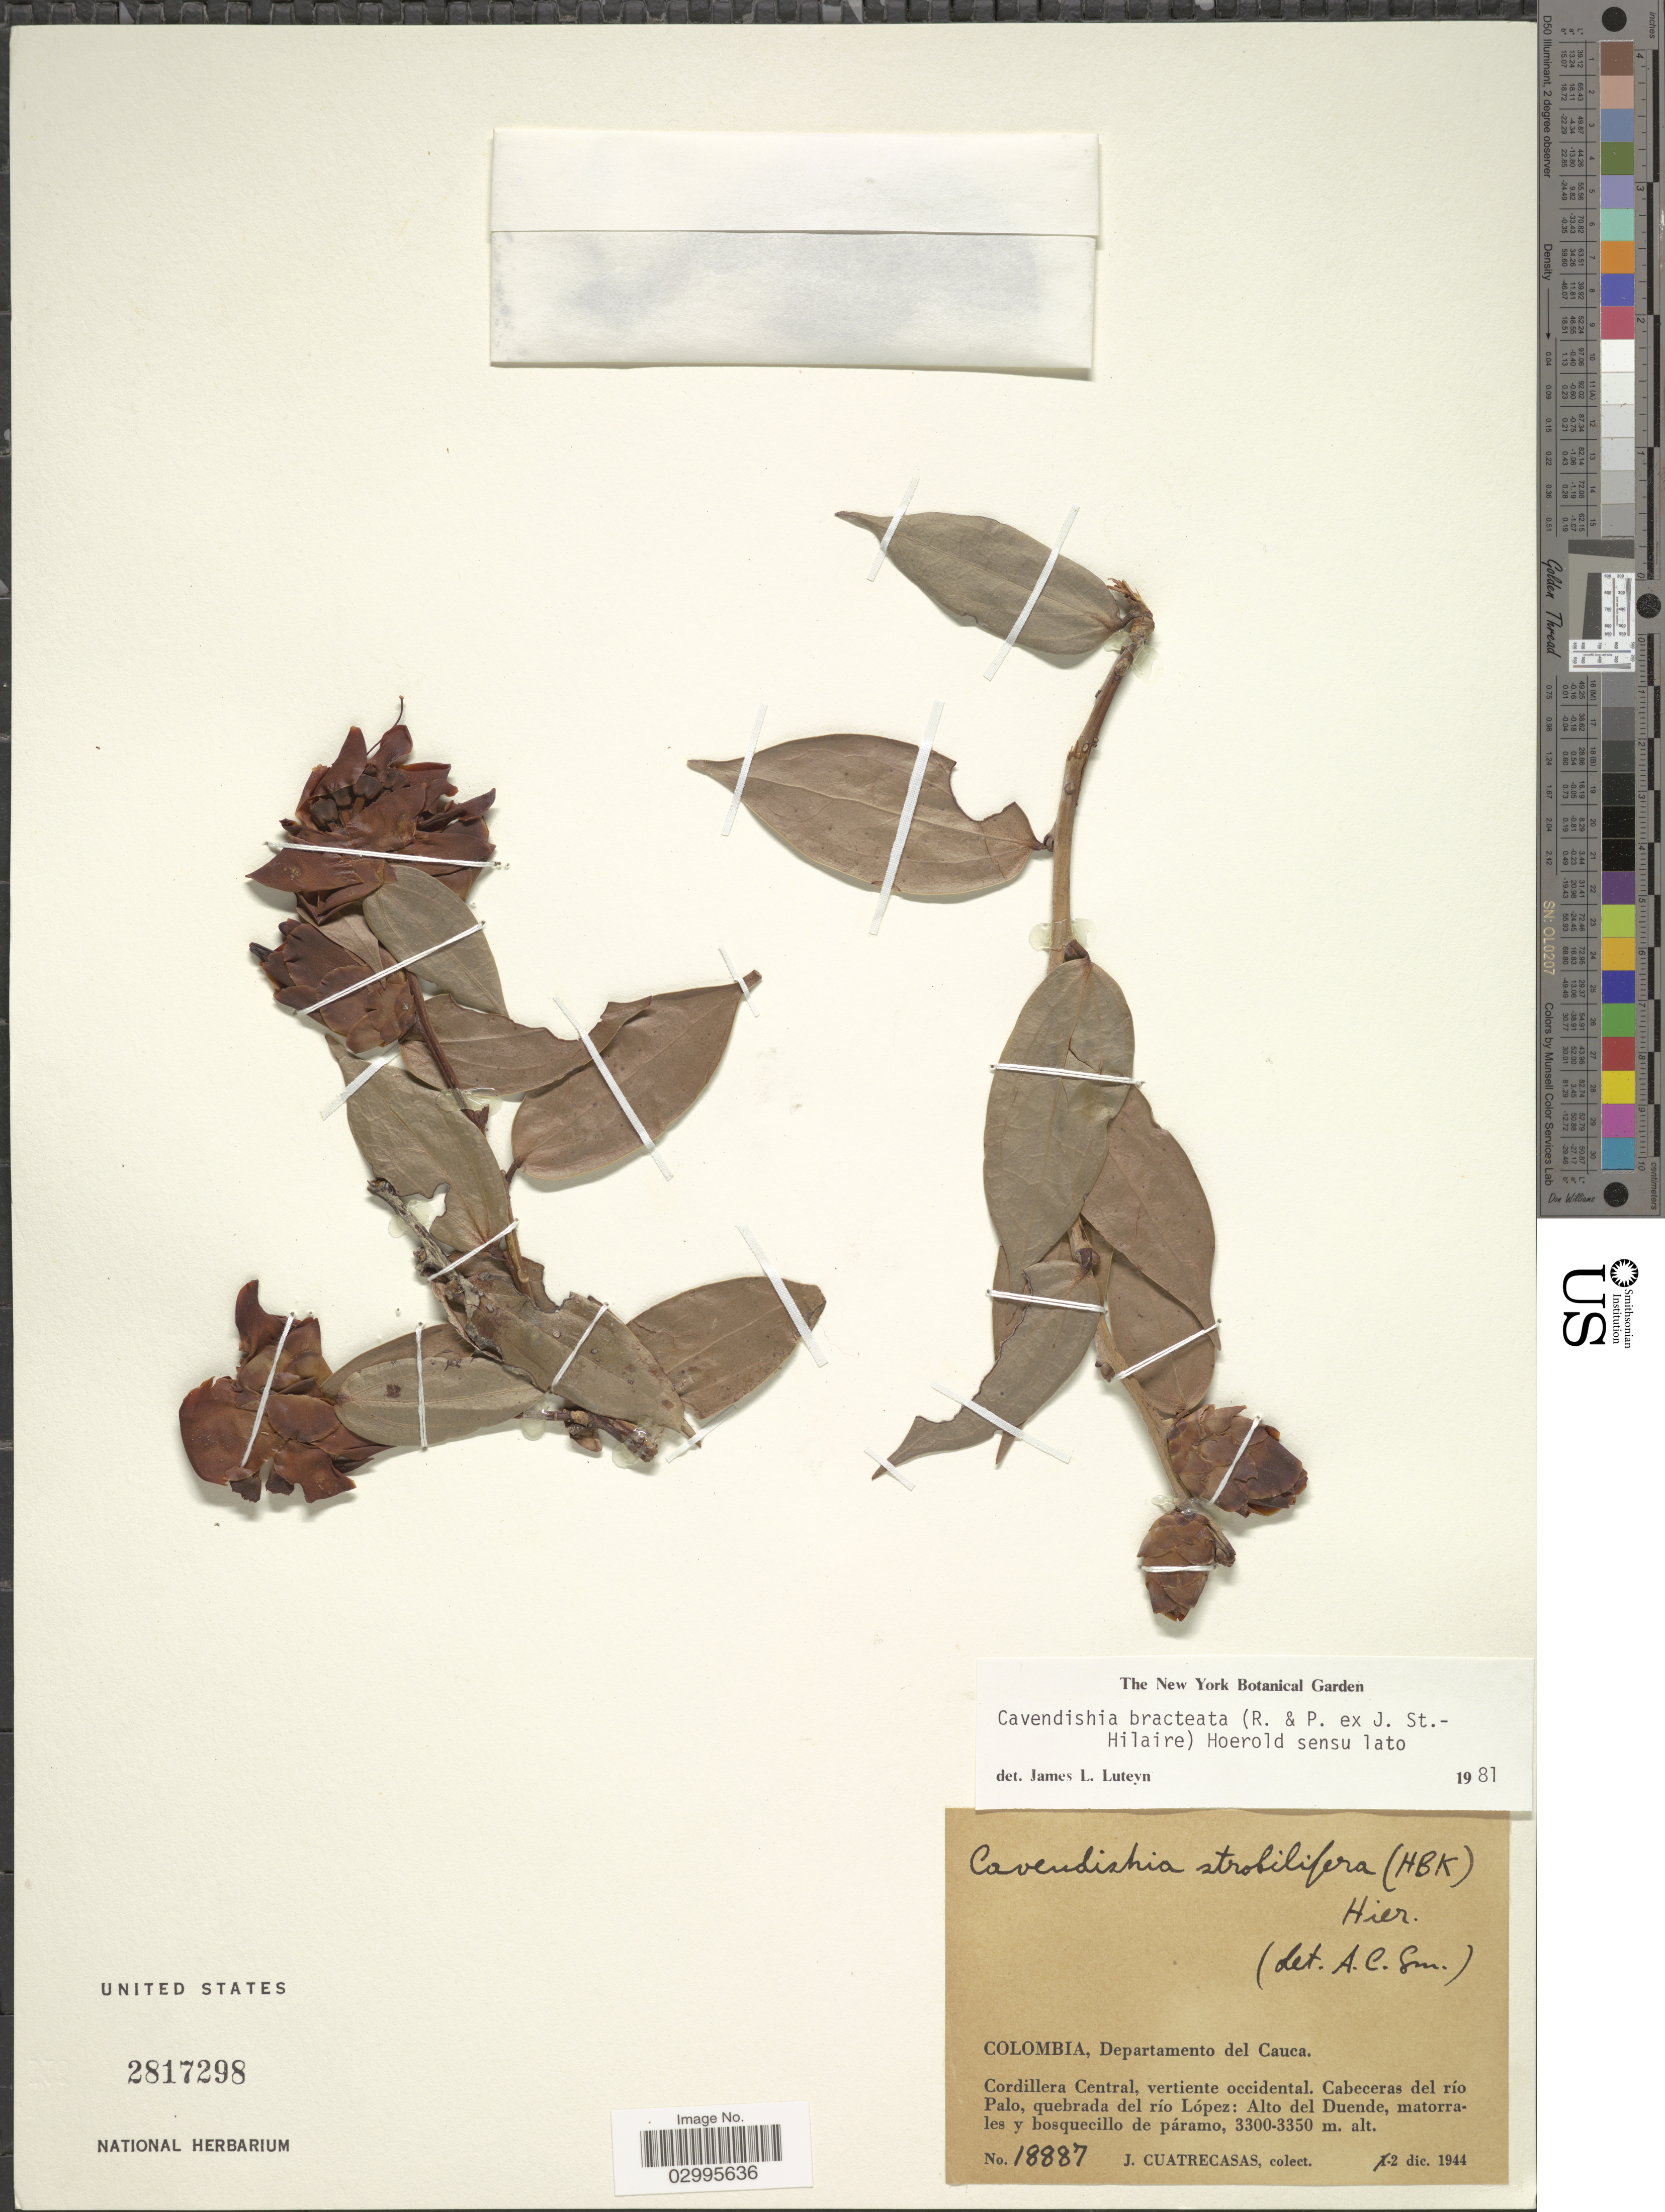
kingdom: Plantae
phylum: Tracheophyta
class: Magnoliopsida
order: Ericales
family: Ericaceae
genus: Cavendishia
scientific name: Cavendishia bracteata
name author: (Ruiz & Pav. ex J. St.-Hil.) Hoerold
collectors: J. Cuatrecasas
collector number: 18887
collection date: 1944-12-02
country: Colombia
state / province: Cauca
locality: Departamento del Cauca. Cordillera Central, vertiente occidental. Cabeceras del río Palo, quebrada del río López: Alto del Duende.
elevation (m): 3300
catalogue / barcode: US 2817298